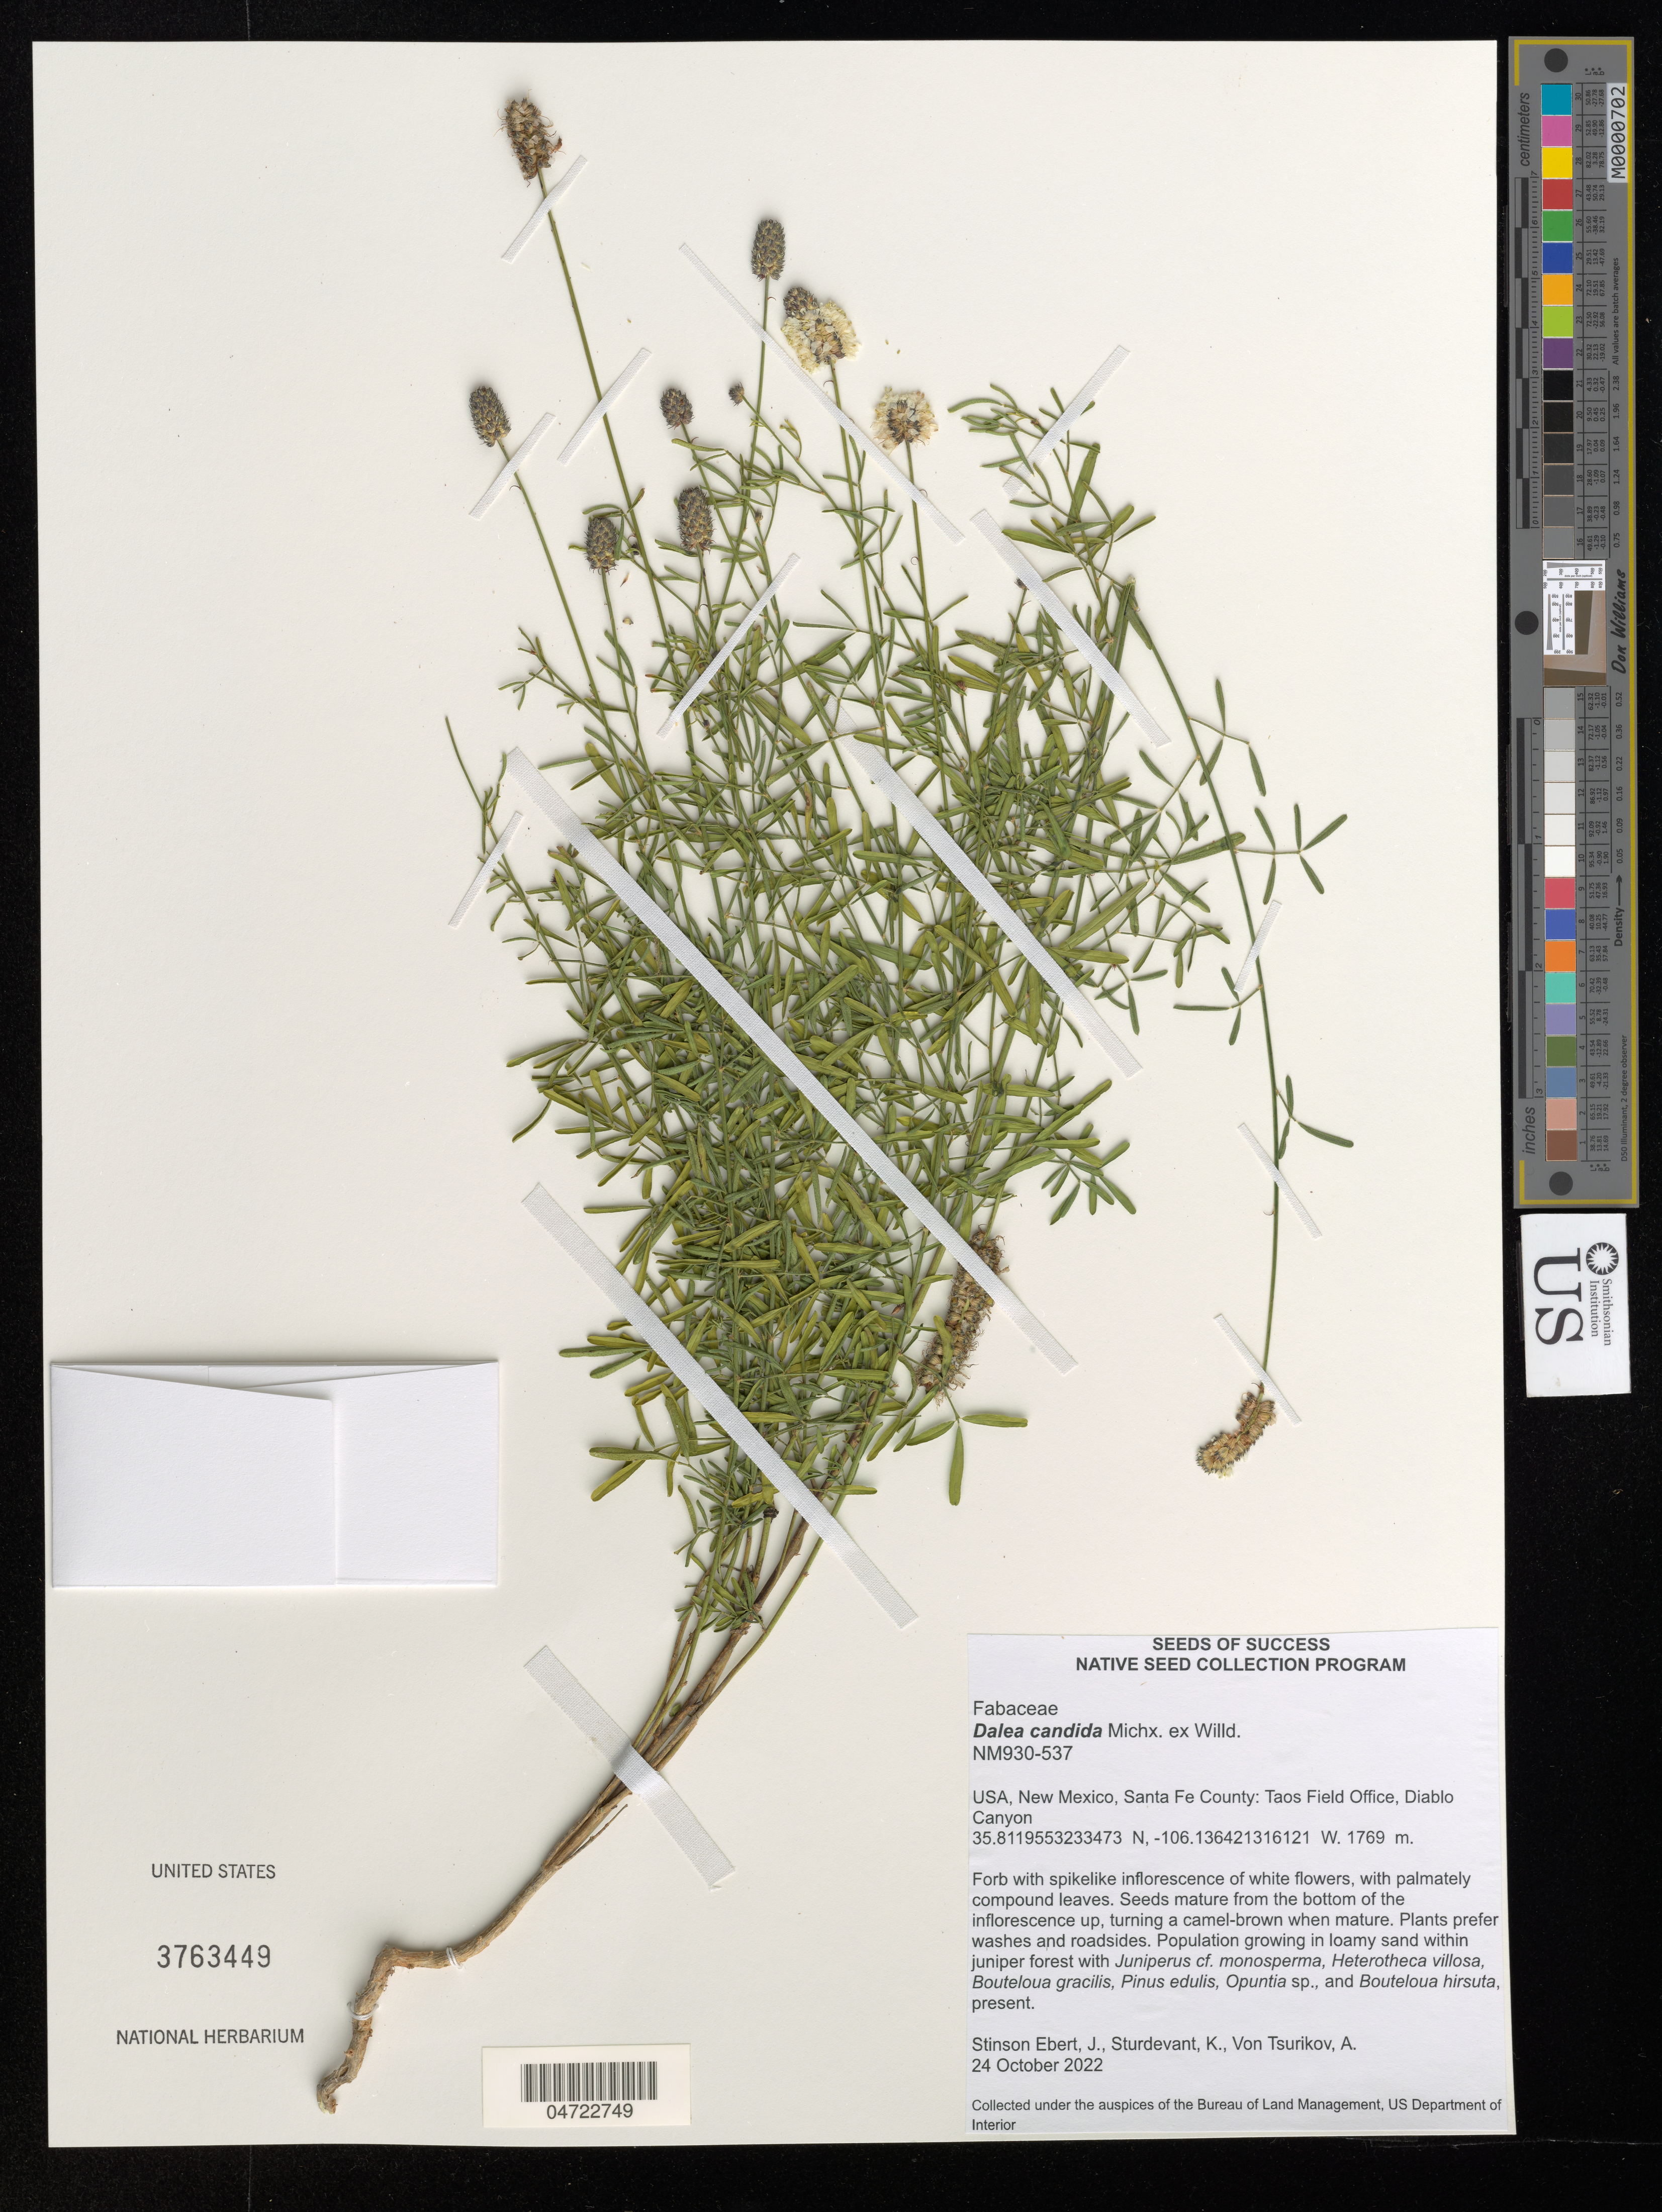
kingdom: Plantae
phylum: Tracheophyta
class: Magnoliopsida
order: Fabales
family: Fabaceae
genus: Dalea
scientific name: Dalea candida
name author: Michx. ex Willd.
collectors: J. Stinson Ebert, K. Sturdevant & A. Von Tsurikov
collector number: NM930-537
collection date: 2022-10-24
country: United States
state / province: New Mexico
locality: Santa Fe County: Taos Field Office, Diablo Canyon.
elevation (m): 1769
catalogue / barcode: US 3763449